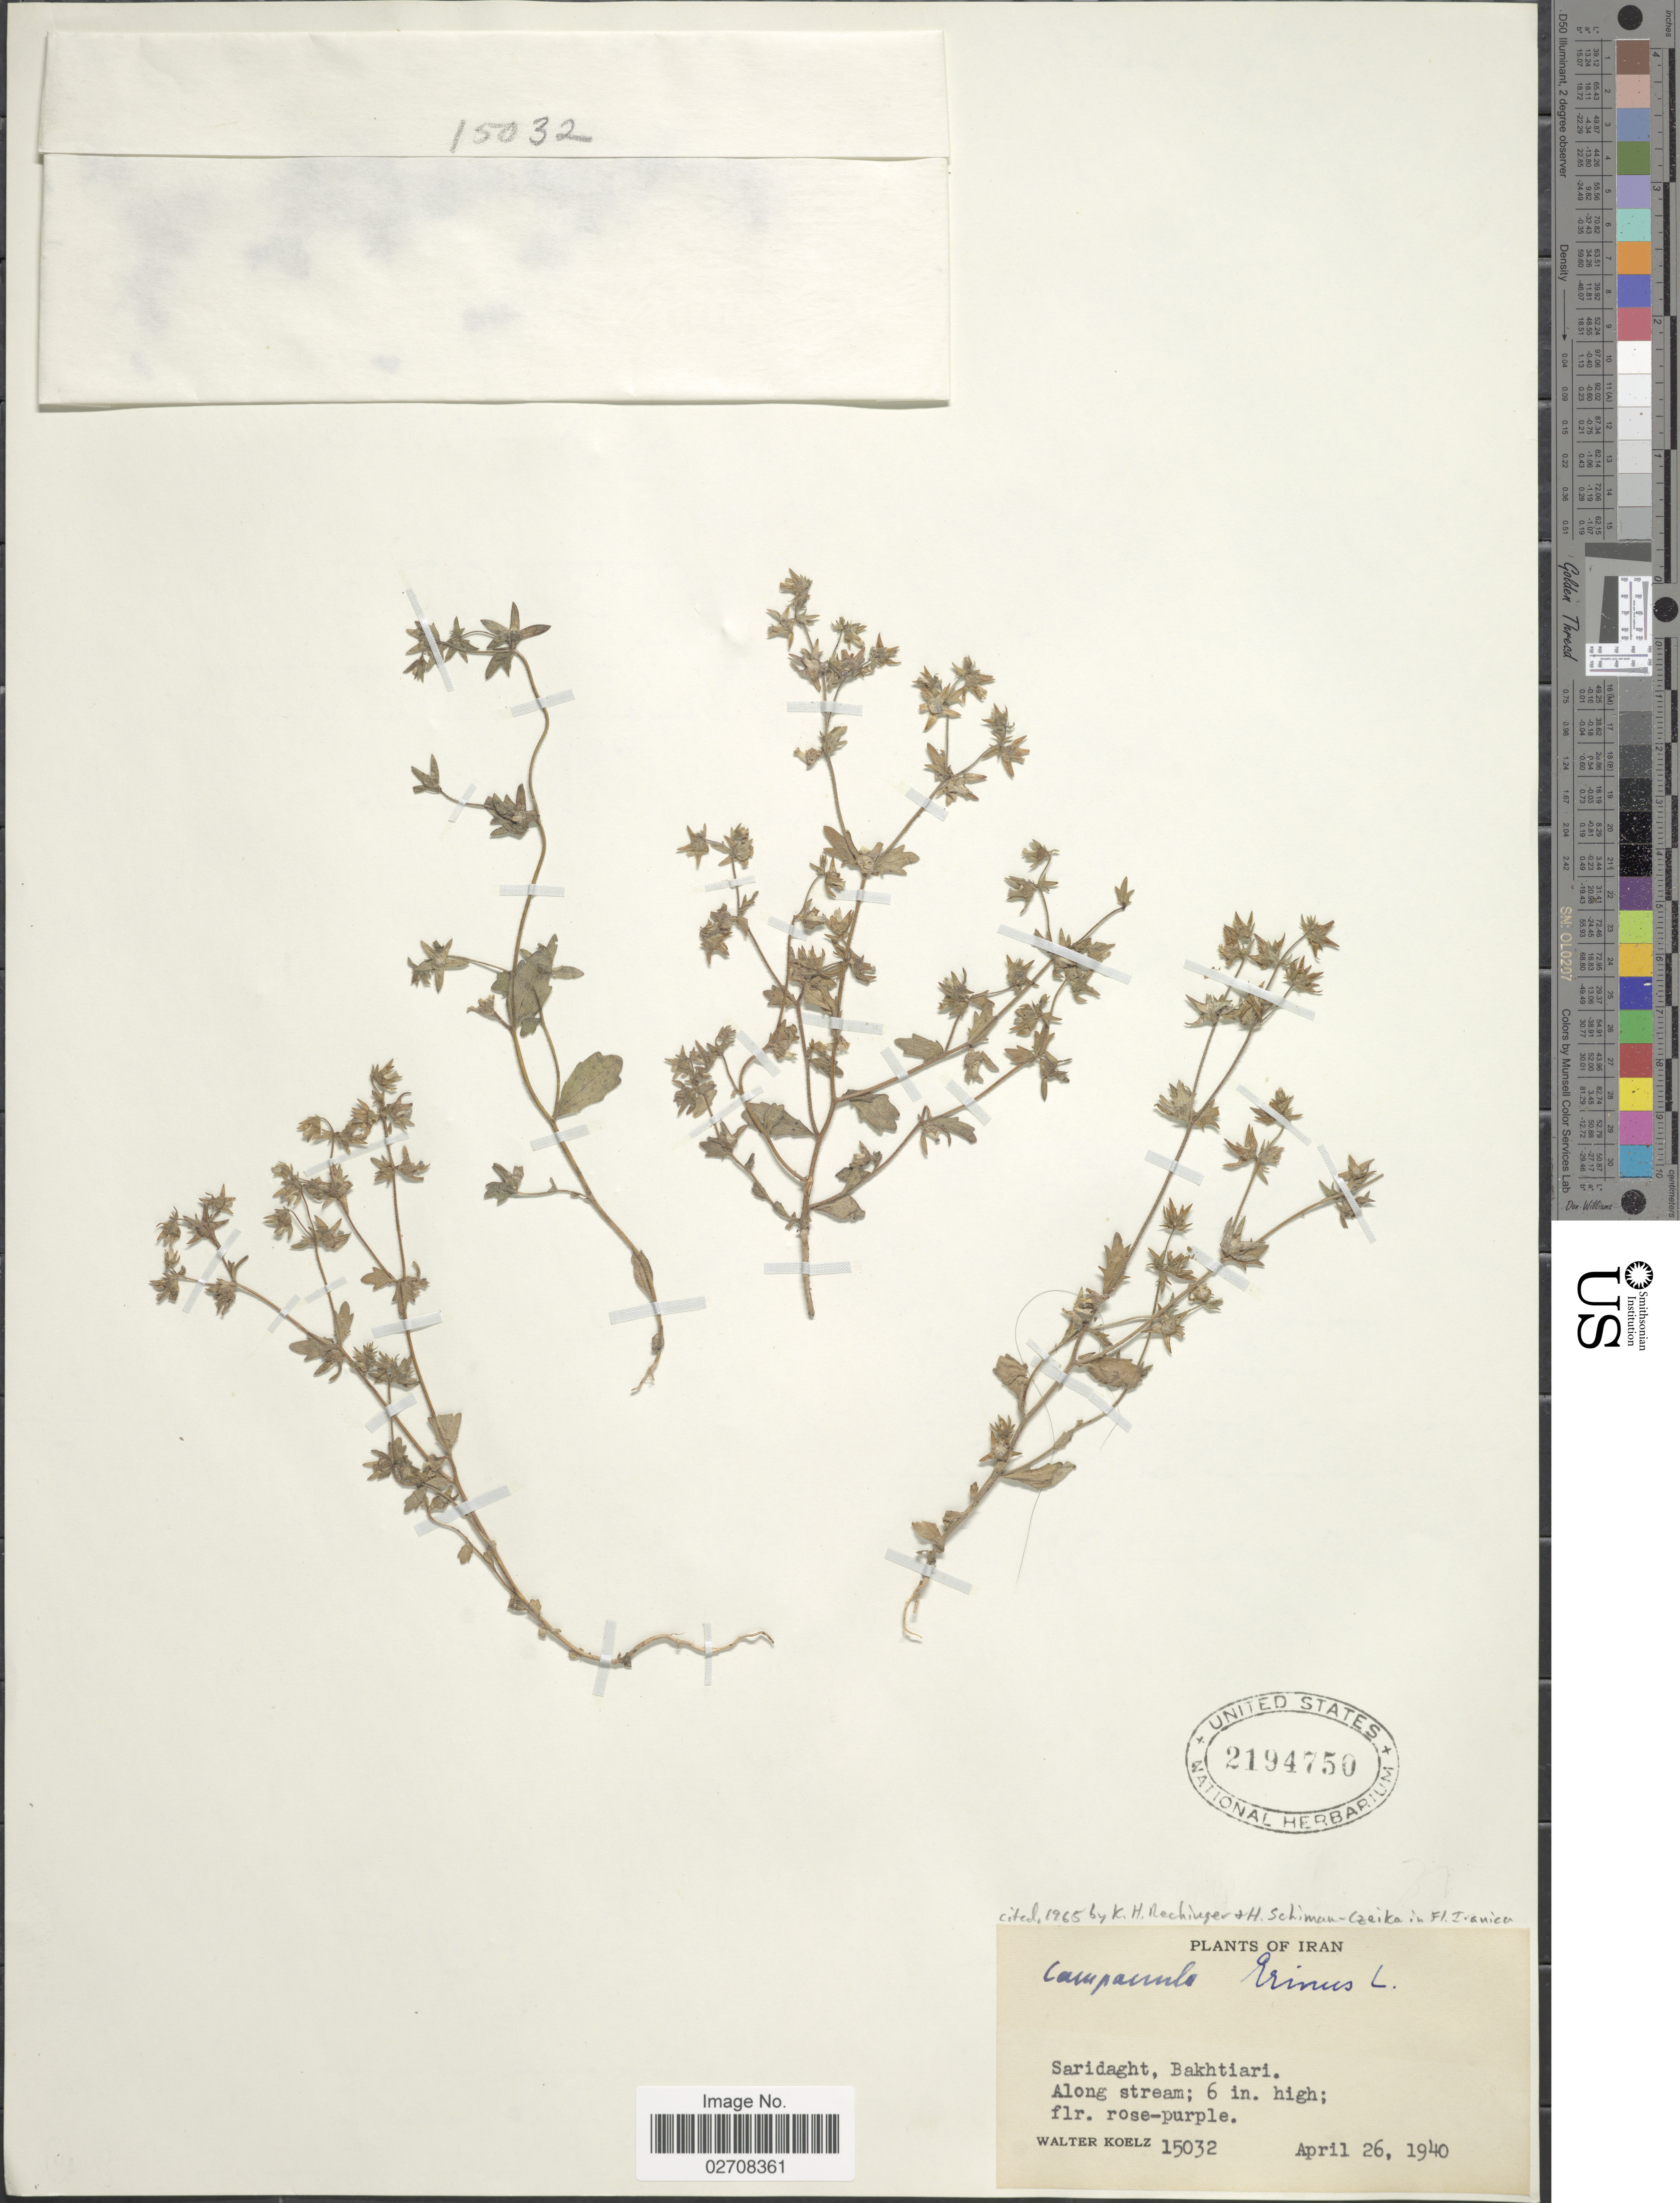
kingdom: Plantae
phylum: Tracheophyta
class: Magnoliopsida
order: Asterales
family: Campanulaceae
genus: Campanula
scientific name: Campanula erinus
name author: L.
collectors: W. N. Koelz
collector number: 15032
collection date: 1940-04-26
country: Iran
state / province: Chahar Mahaal and Bakhtiari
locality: Saridaght, Bakhtiari.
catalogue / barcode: US 2194750